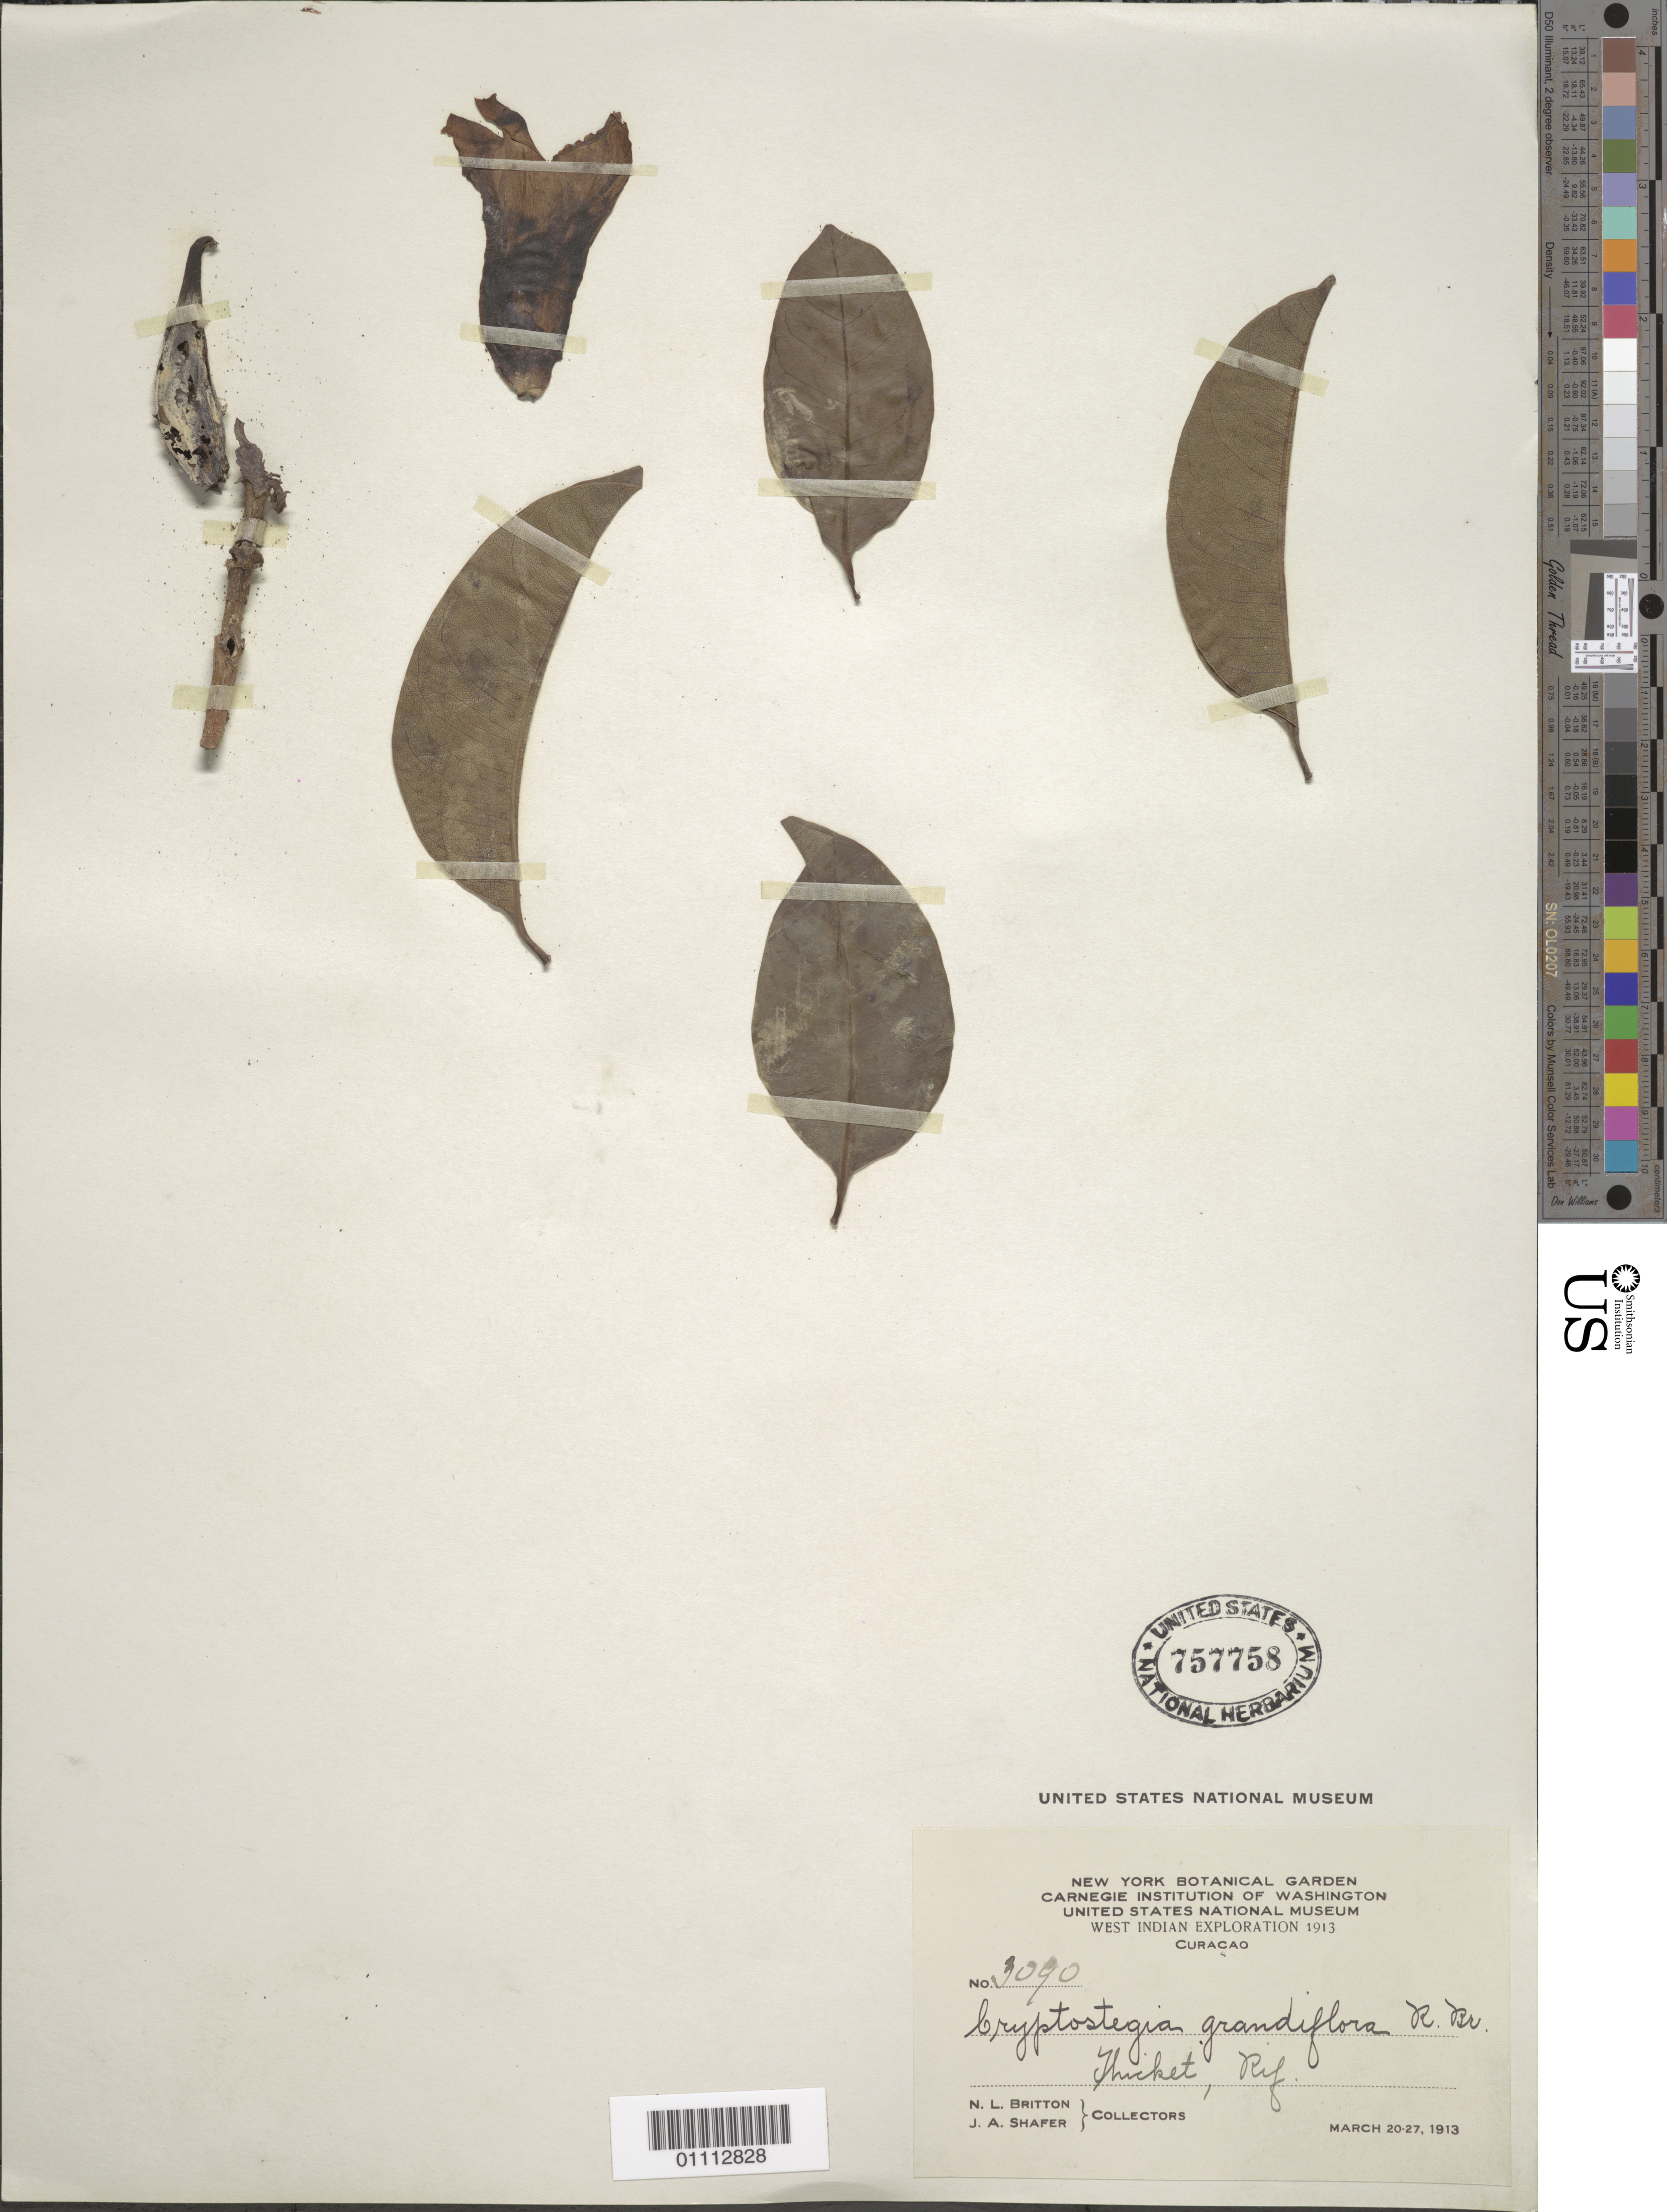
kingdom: Plantae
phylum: Tracheophyta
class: Magnoliopsida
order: Gentianales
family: Apocynaceae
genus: Cryptostegia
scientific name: Cryptostegia grandiflora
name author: Roxb. ex R. Br.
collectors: N. Britton & J. A. Shafer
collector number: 3090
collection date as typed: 20 Mar 1913 to 27 Mar 1913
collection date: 1913-03-20/1913-03-27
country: Curaçao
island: Curaçao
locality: Thicket, Rif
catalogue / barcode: US 757758